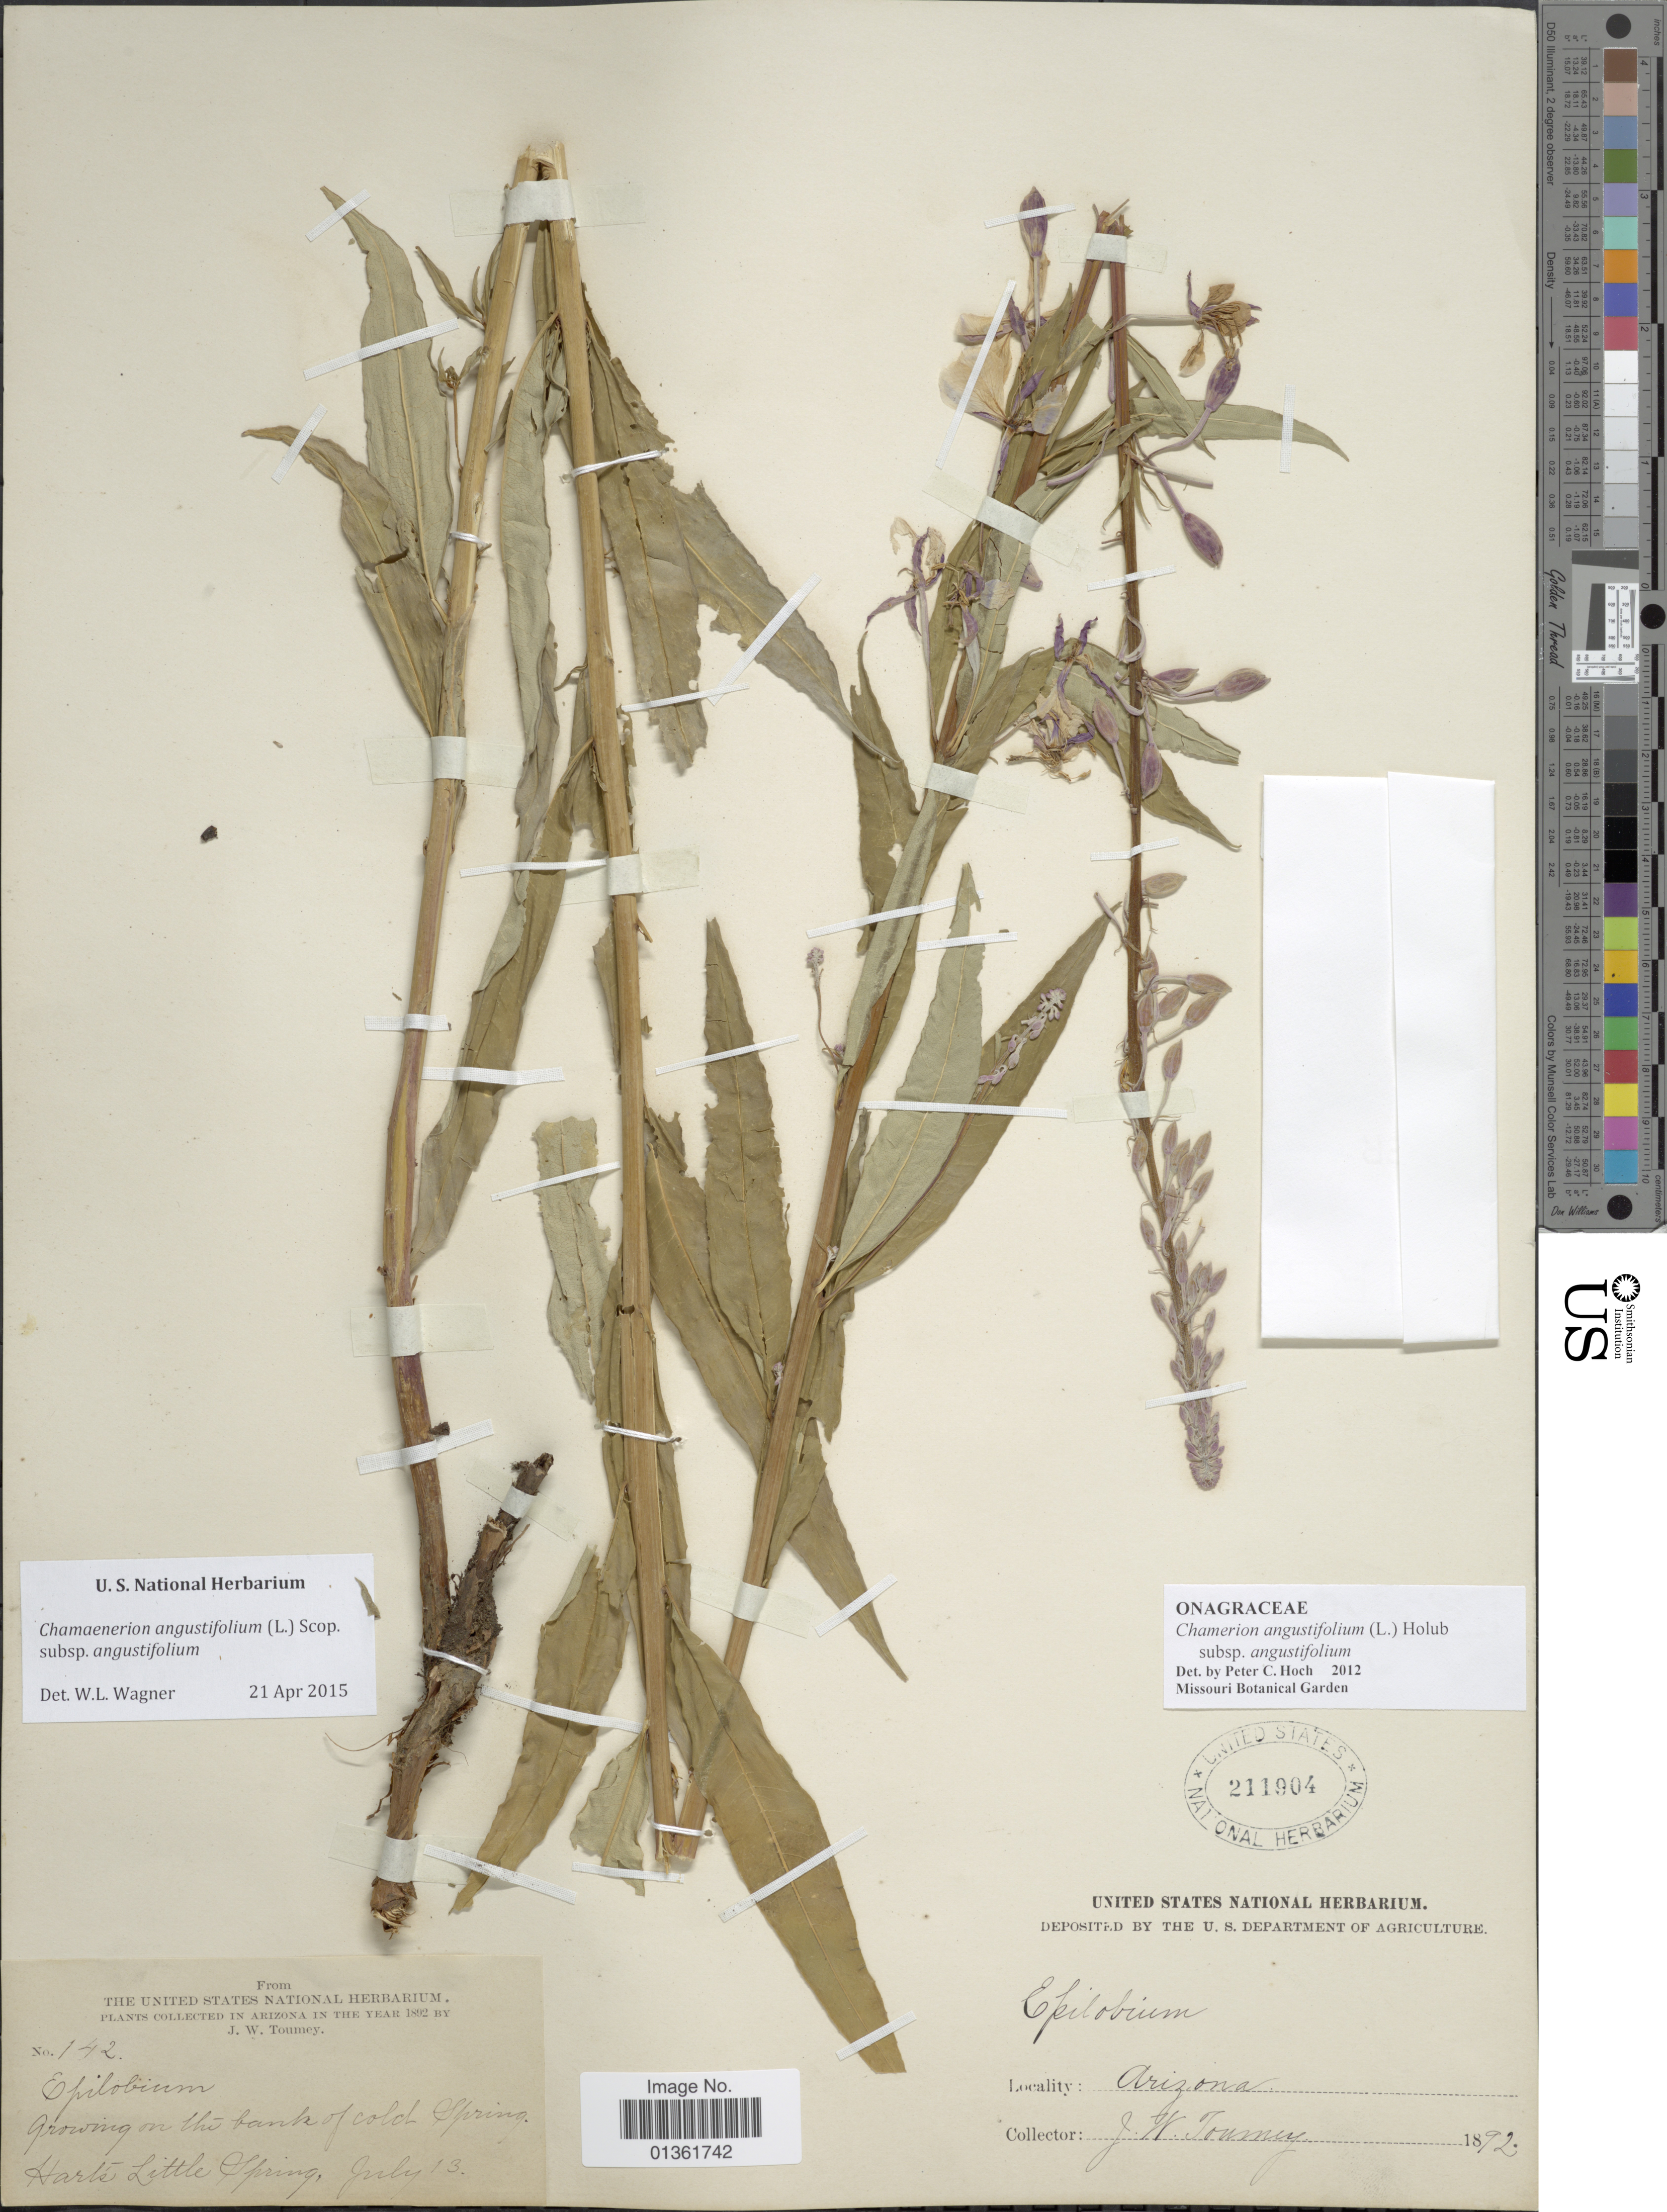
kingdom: Plantae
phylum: Tracheophyta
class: Magnoliopsida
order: Myrtales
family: Onagraceae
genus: Chamaenerion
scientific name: Chamaenerion angustifolium subsp. angustifolium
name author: (L.) Scop.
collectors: J. W. Toumey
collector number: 142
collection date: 1892-07-13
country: United States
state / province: Arizona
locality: Growing on the bank of cold Spring. Harts Little Spring.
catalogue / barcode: US 211904